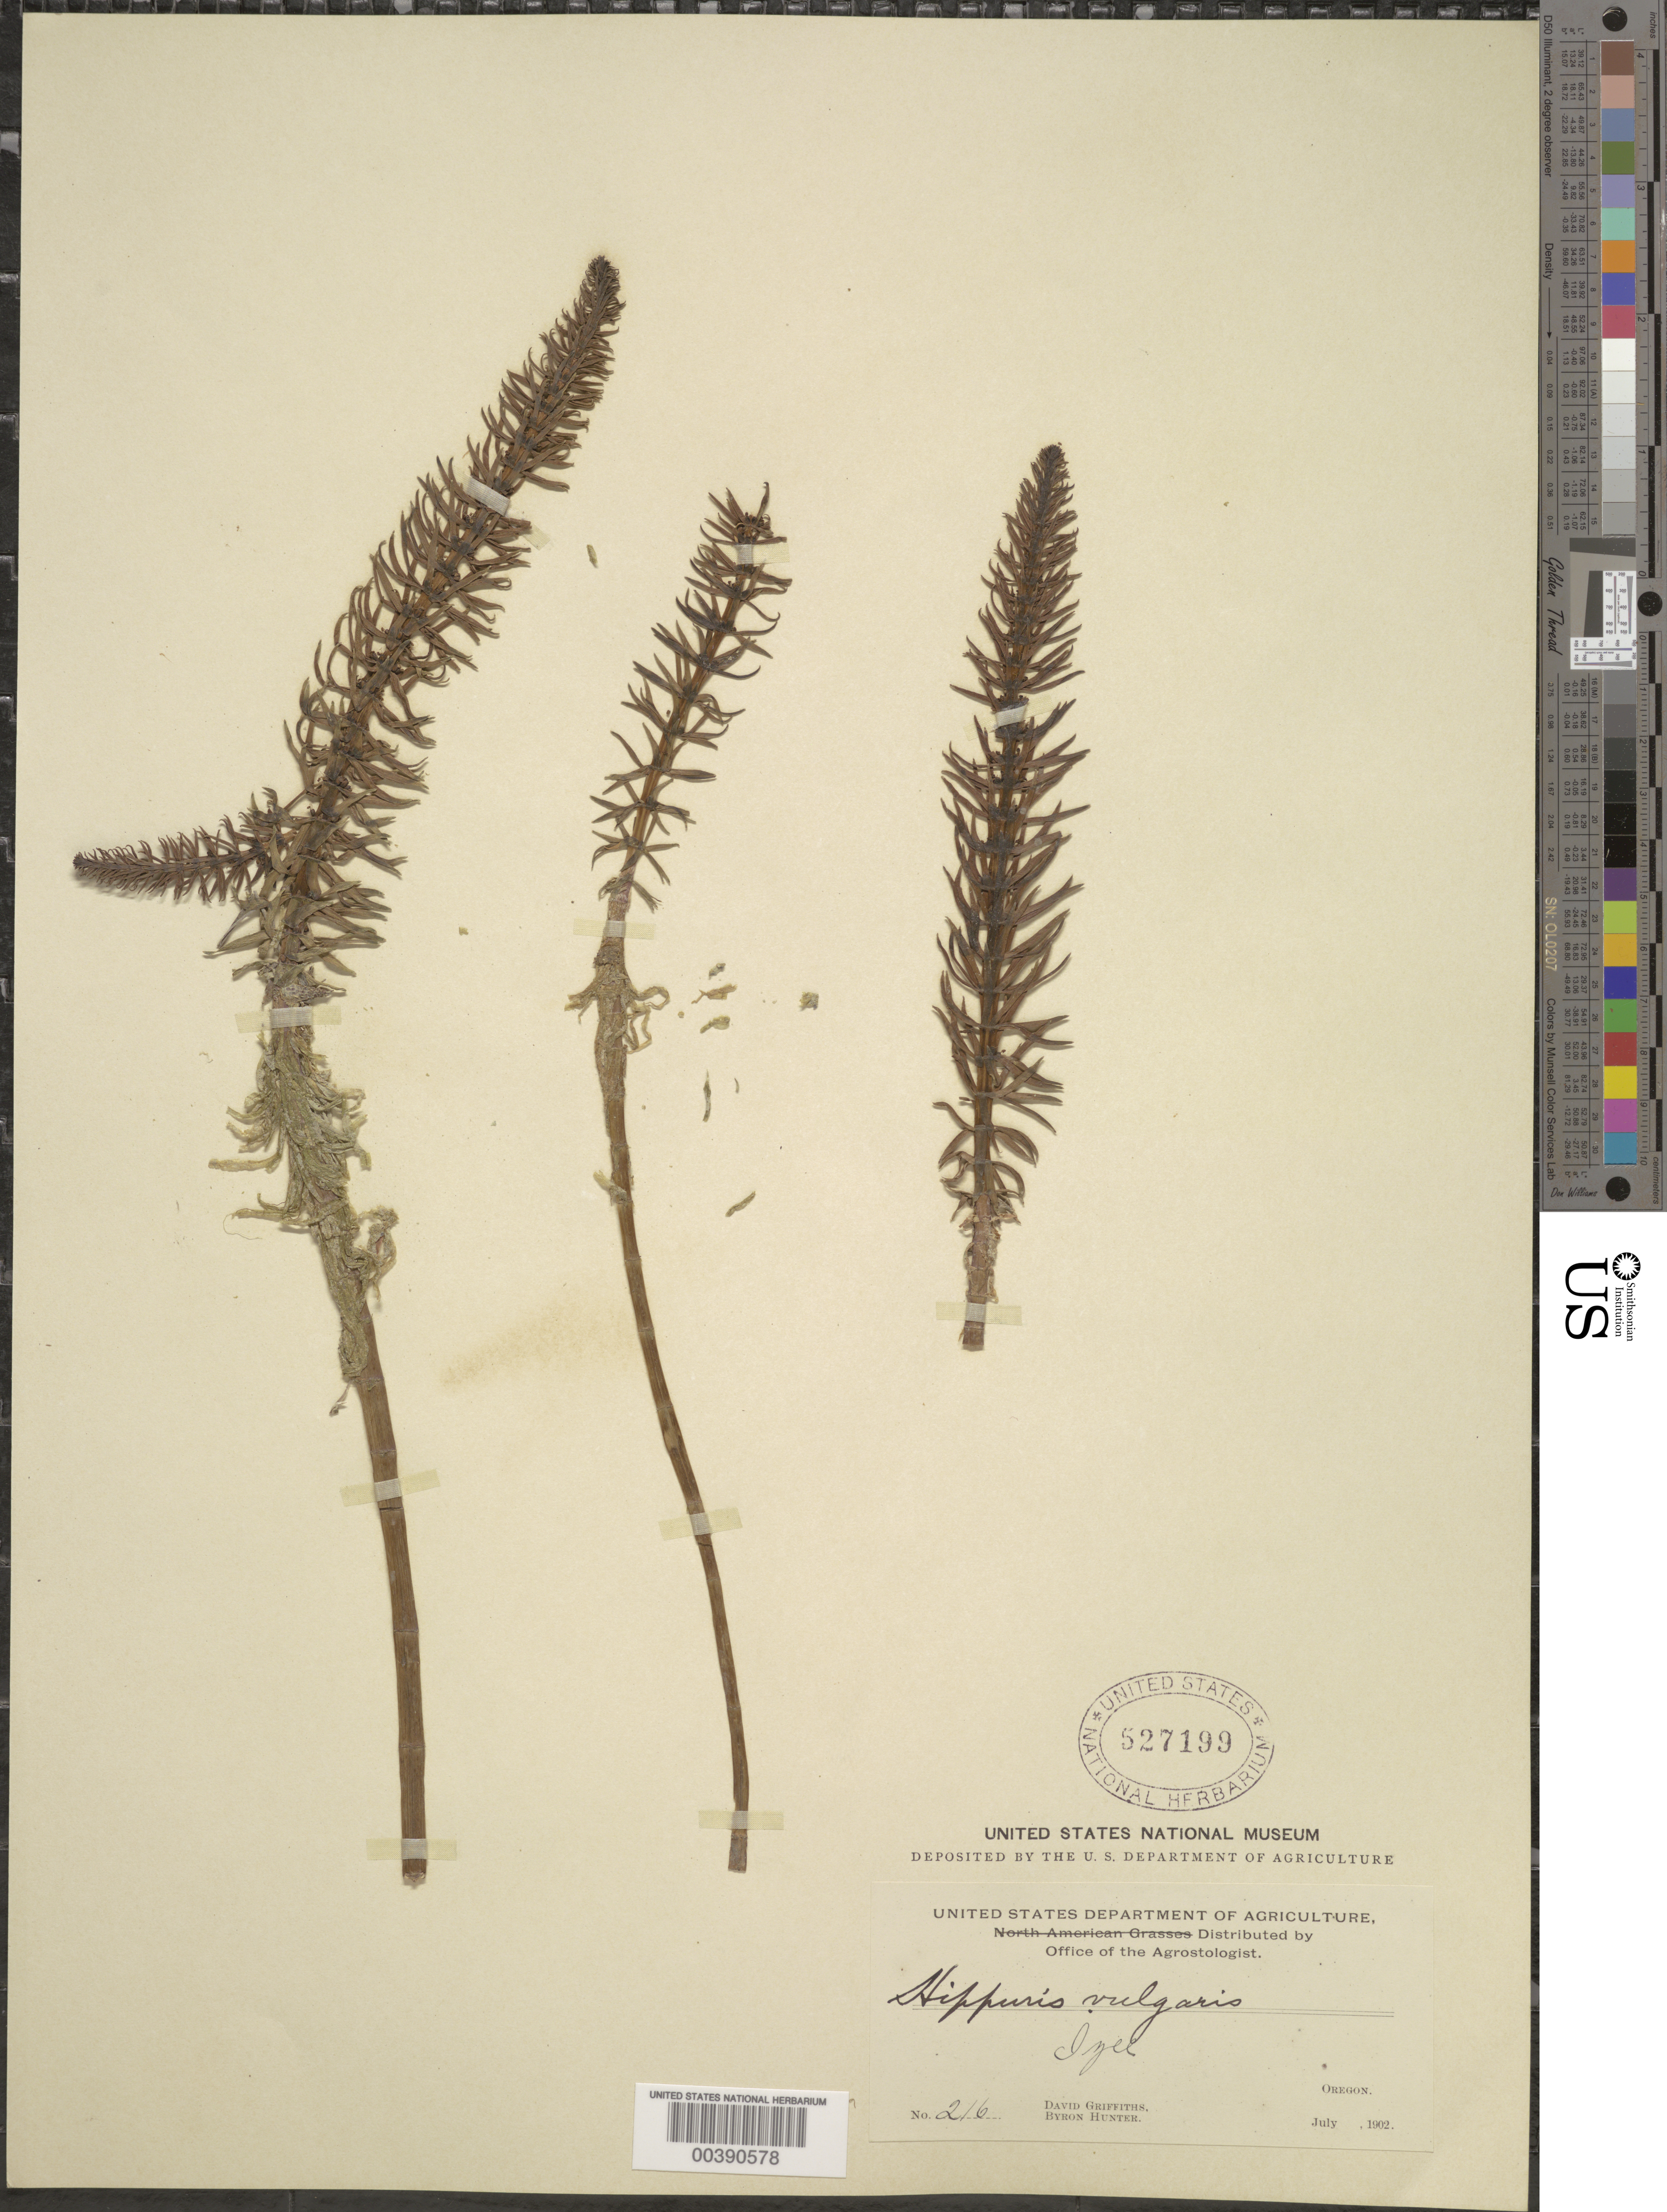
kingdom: Plantae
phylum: Tracheophyta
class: Magnoliopsida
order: Lamiales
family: Plantaginaceae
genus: Hippuris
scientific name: Hippuris vulgaris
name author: L.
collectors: D. Griffiths & B. Hunter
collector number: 216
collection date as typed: Jul 1902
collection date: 1902-07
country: United States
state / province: Oregon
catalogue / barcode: US 527199